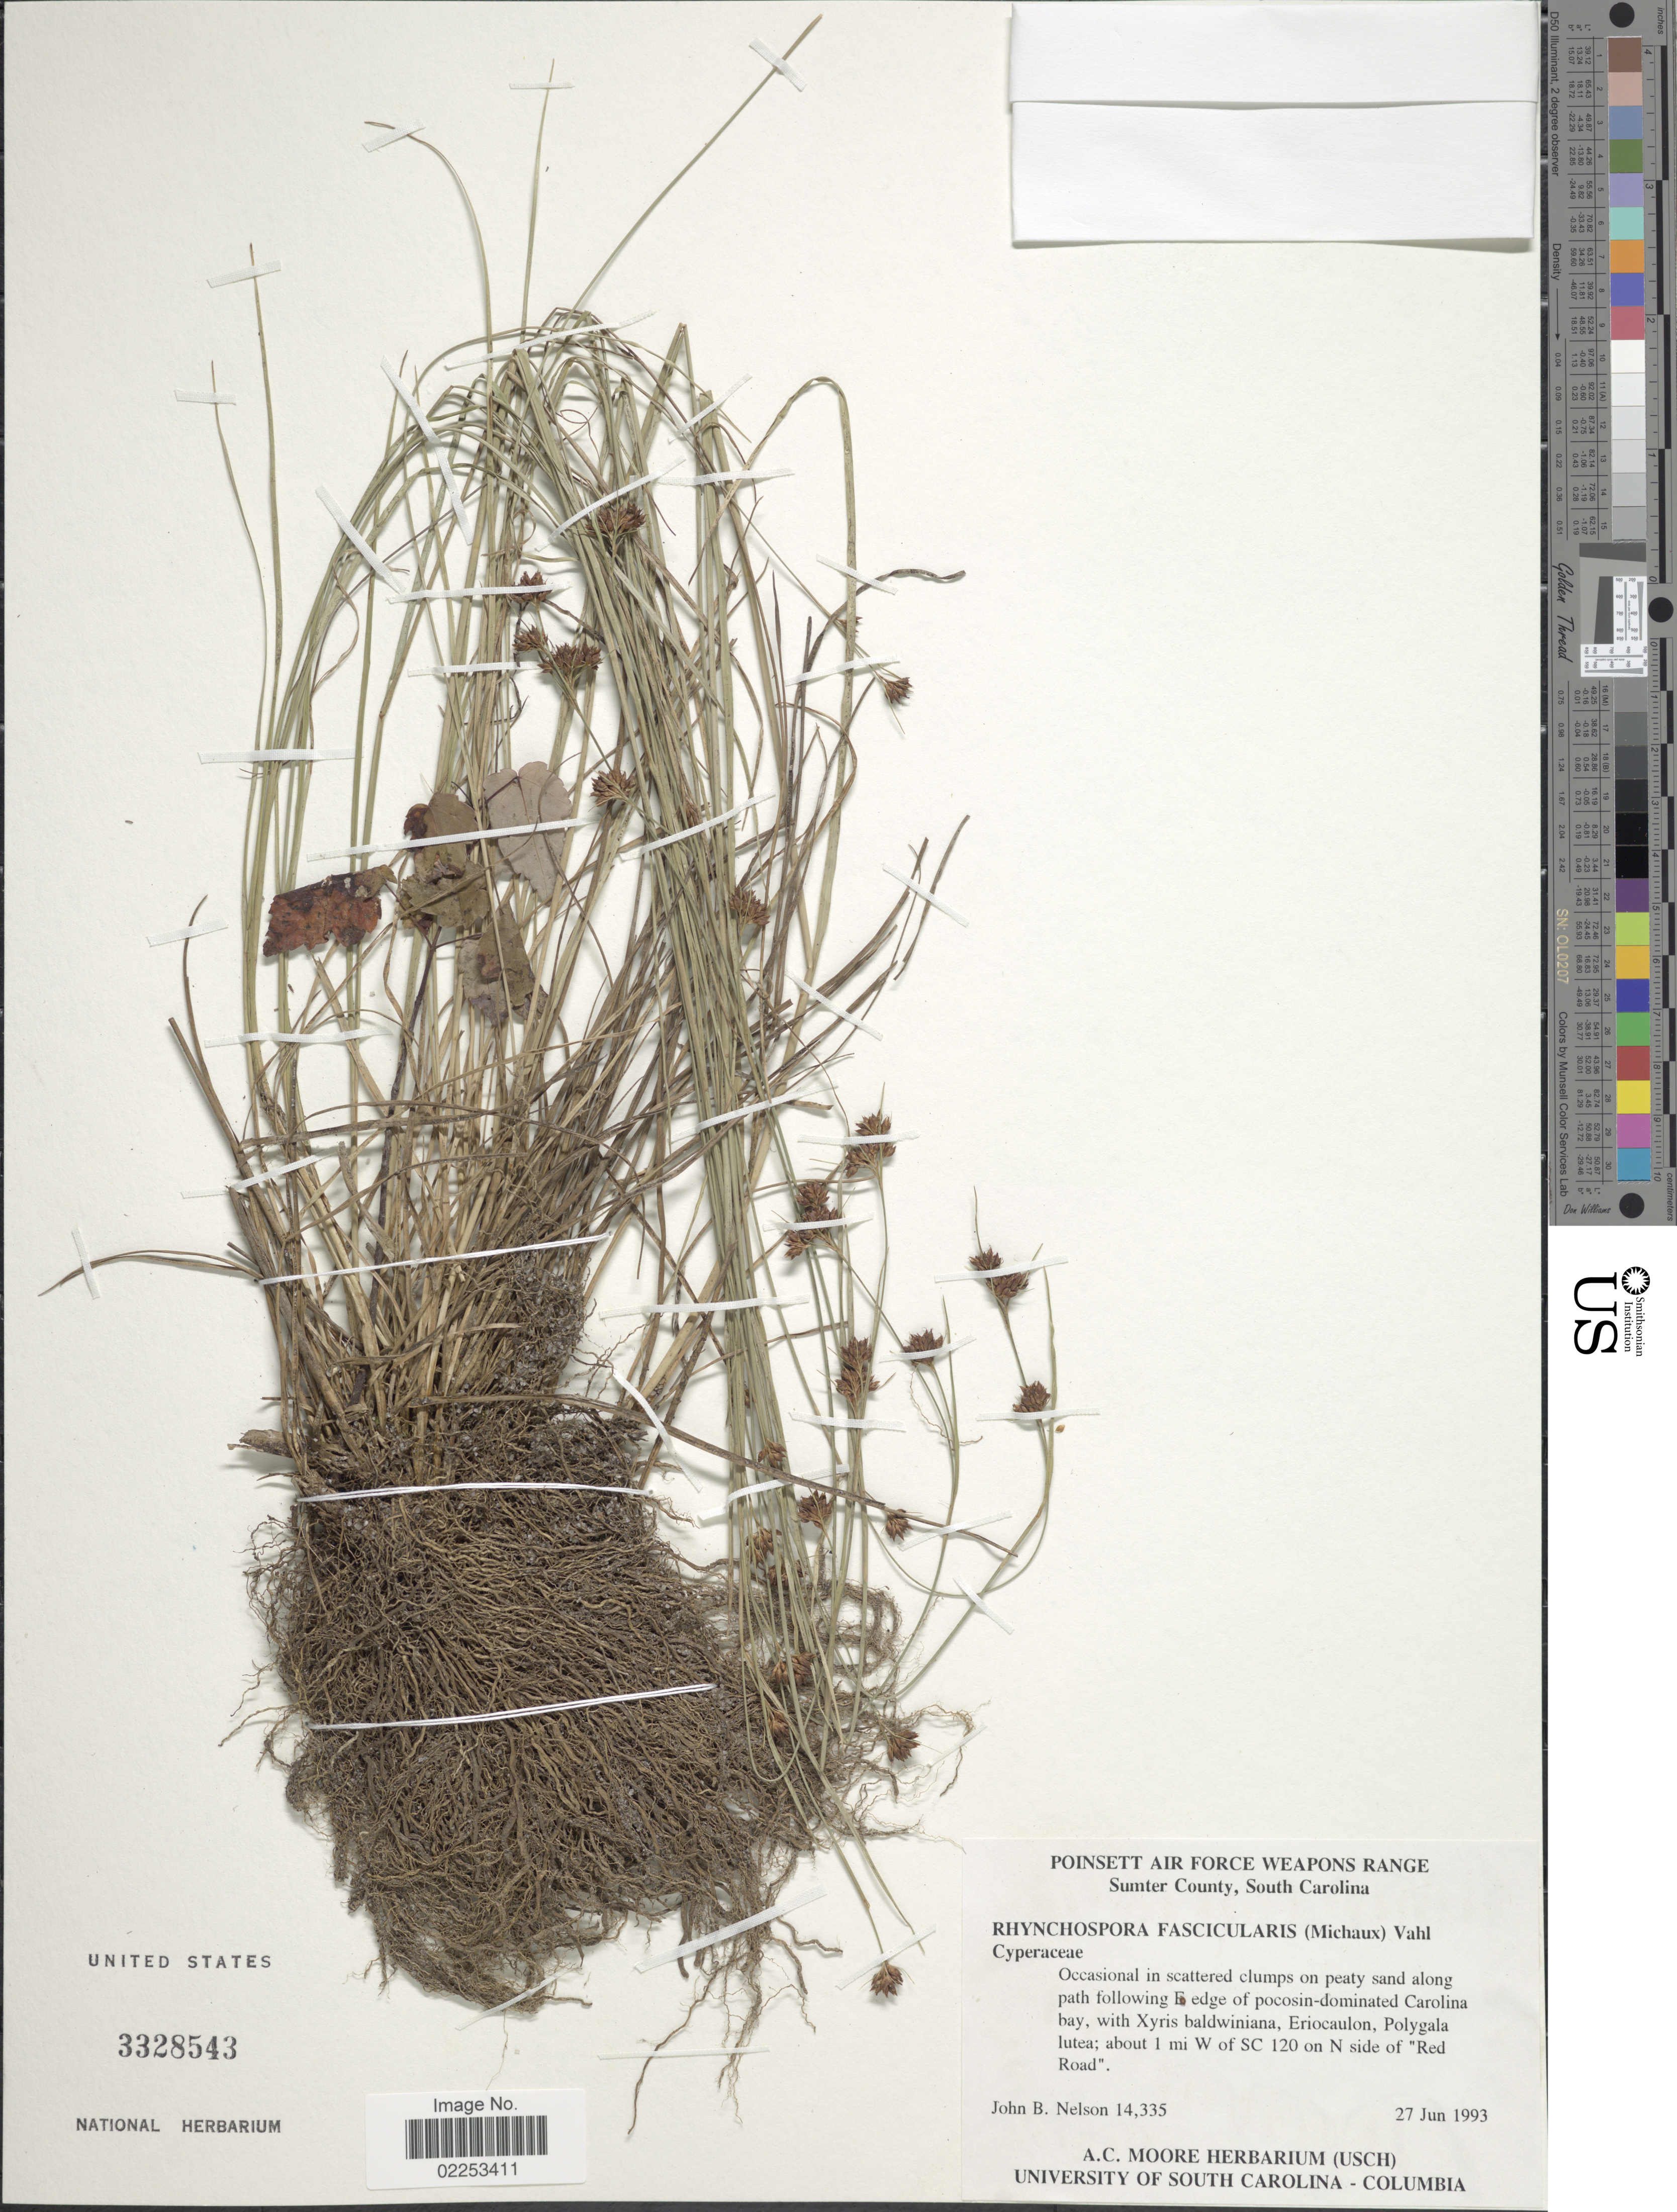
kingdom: Plantae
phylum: Tracheophyta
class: Liliopsida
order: Poales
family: Cyperaceae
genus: Rhynchospora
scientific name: Rhynchospora fascicularis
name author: (Michx.) Vahl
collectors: J. B. Nelson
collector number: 14335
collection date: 1993-06-27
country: United States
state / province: South Carolina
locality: Poinsett Air Force Weapons Range, Sumter County, Occasional in scattered clumps on peaty sand along path following E edge of pocosin-dominated Carolina bay; about 1 mi W of SC 120 on N side of 'Red Road'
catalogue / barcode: US 3328543